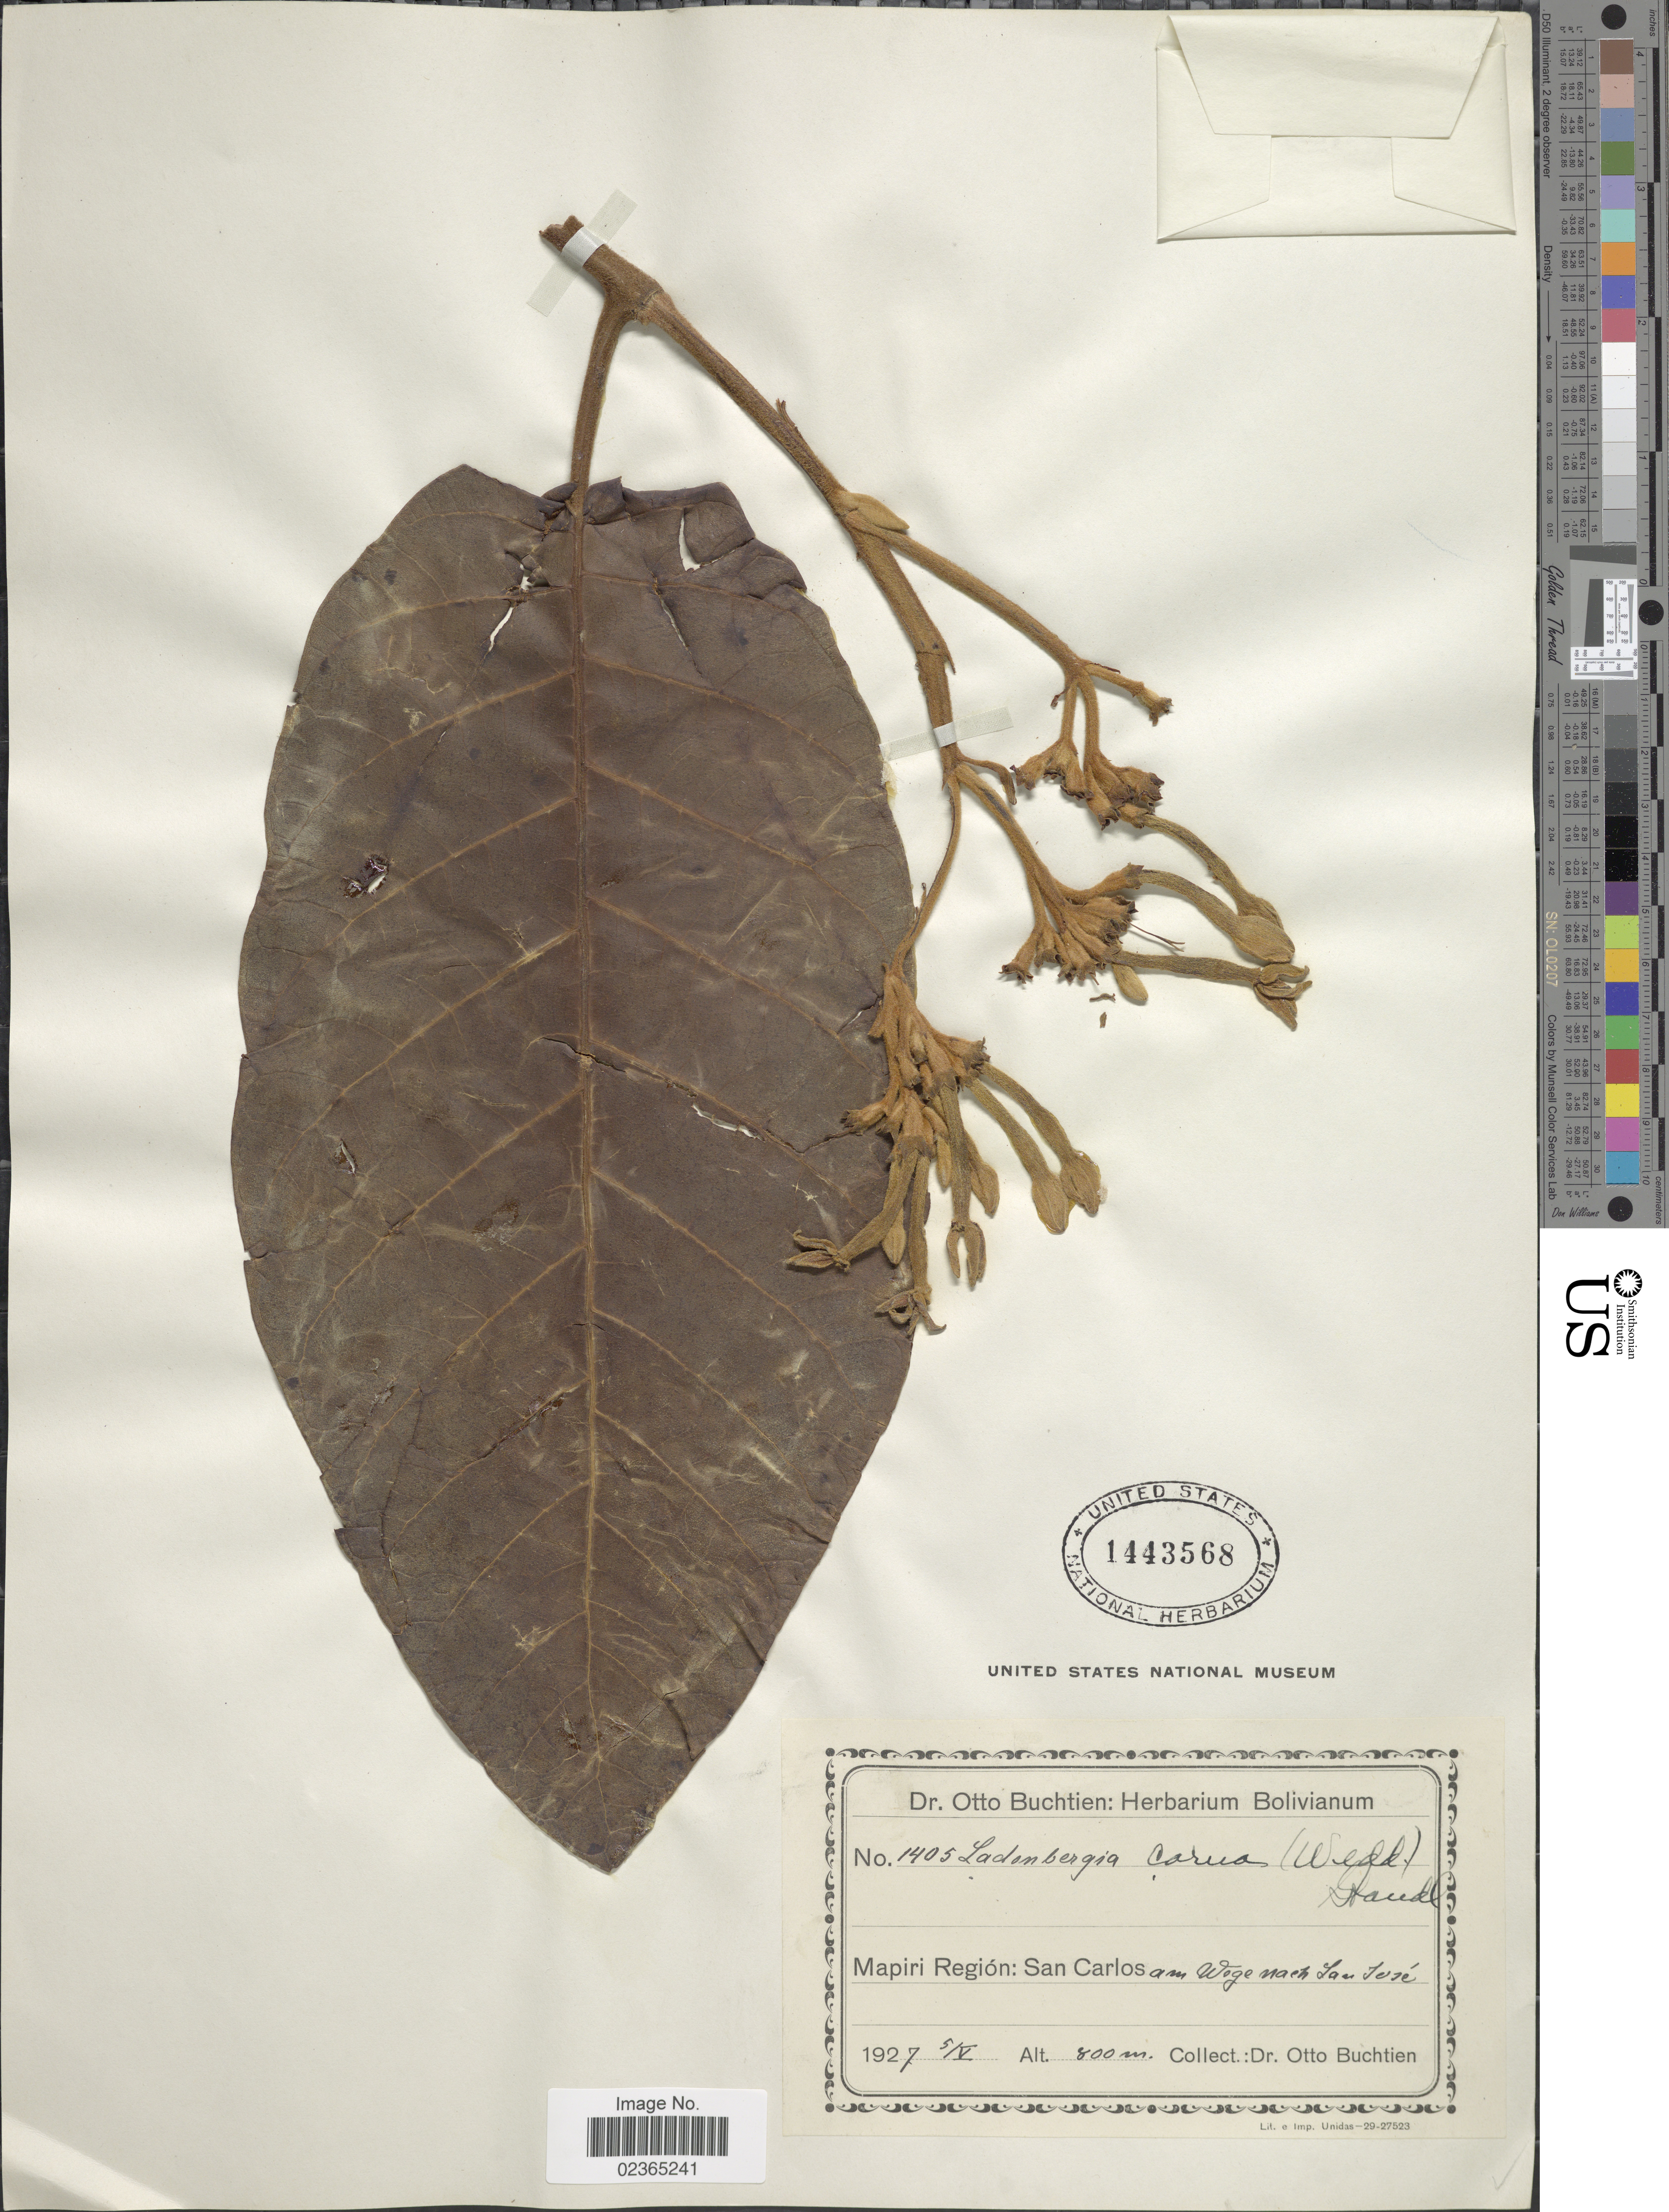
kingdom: Plantae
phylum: Tracheophyta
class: Magnoliopsida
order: Gentianales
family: Rubiaceae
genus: Ladenbergia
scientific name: Ladenbergia carua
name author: (Wedd.) Standl.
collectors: O. Buchtien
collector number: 1405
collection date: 1927-05-05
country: Bolivia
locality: Mapiri Region: San Carlos am Wege nach San Jose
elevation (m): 800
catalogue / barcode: US 1443568